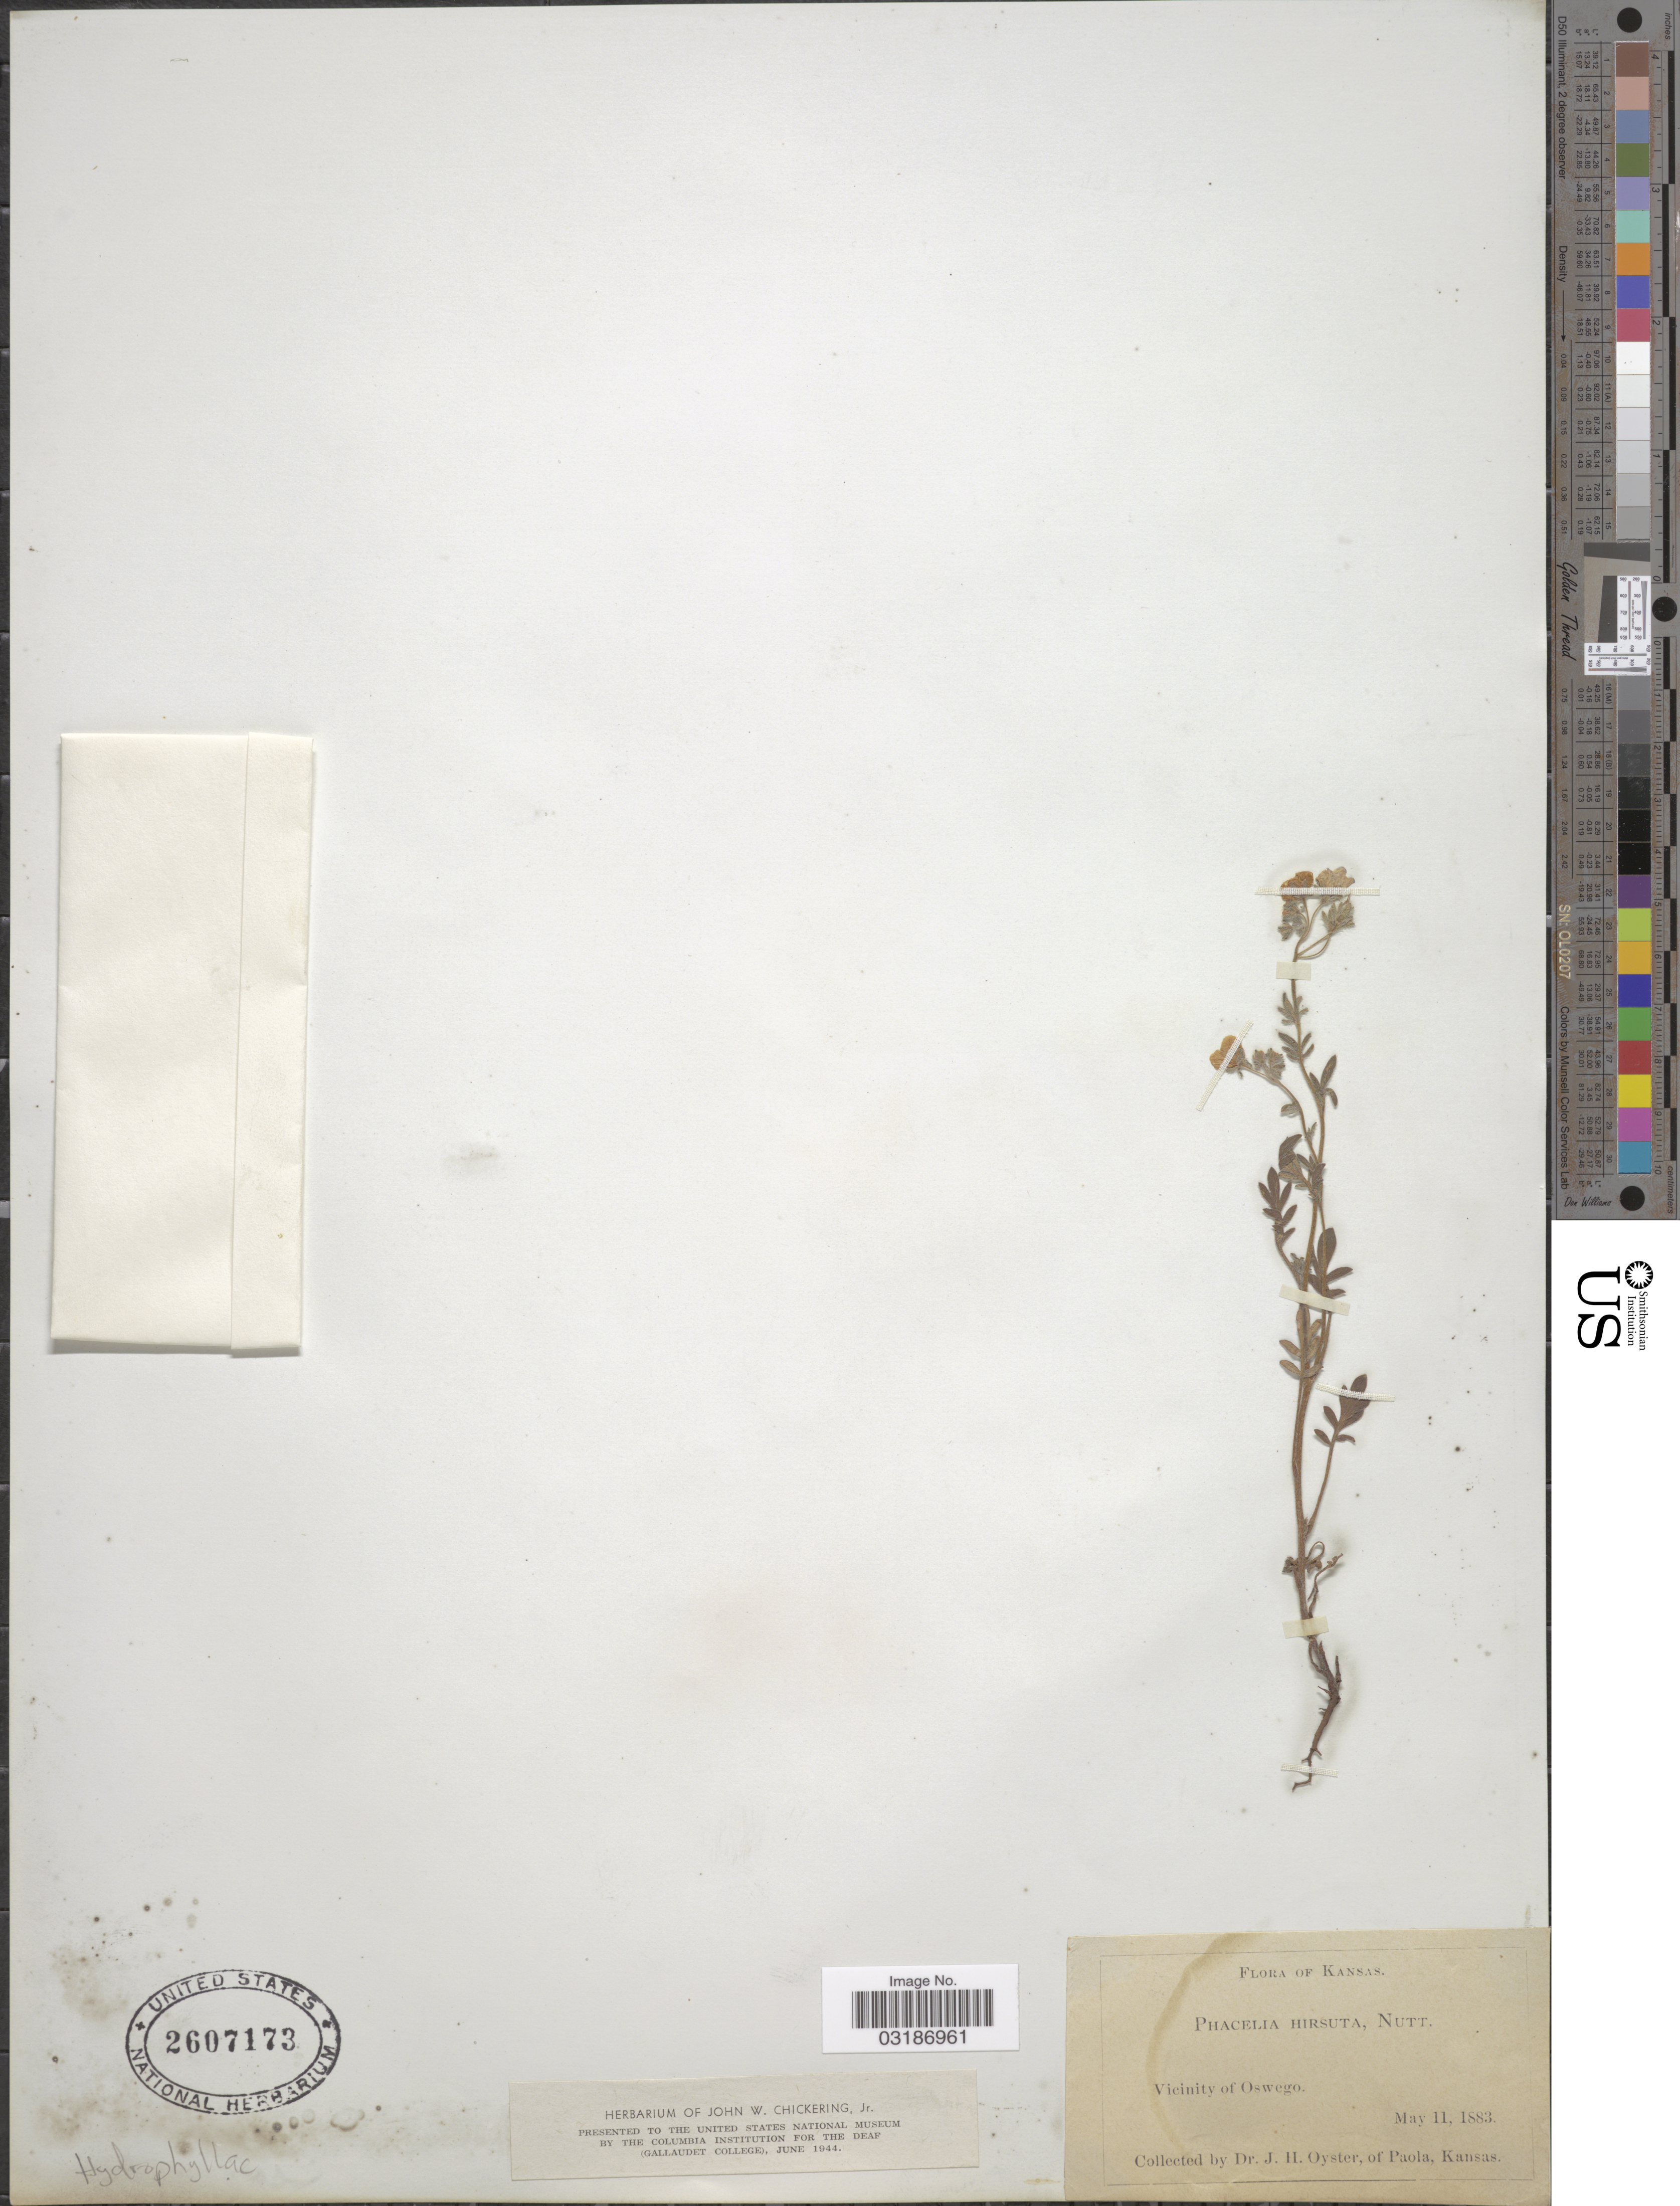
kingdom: Plantae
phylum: Tracheophyta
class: Magnoliopsida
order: Boraginales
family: Hydrophyllaceae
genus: Phacelia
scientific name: Phacelia hirsuta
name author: Nutt.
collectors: J. H. Oyster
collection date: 1883-05-11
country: United States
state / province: Kansas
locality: Vicinity of Oswego.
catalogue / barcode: US 2607173